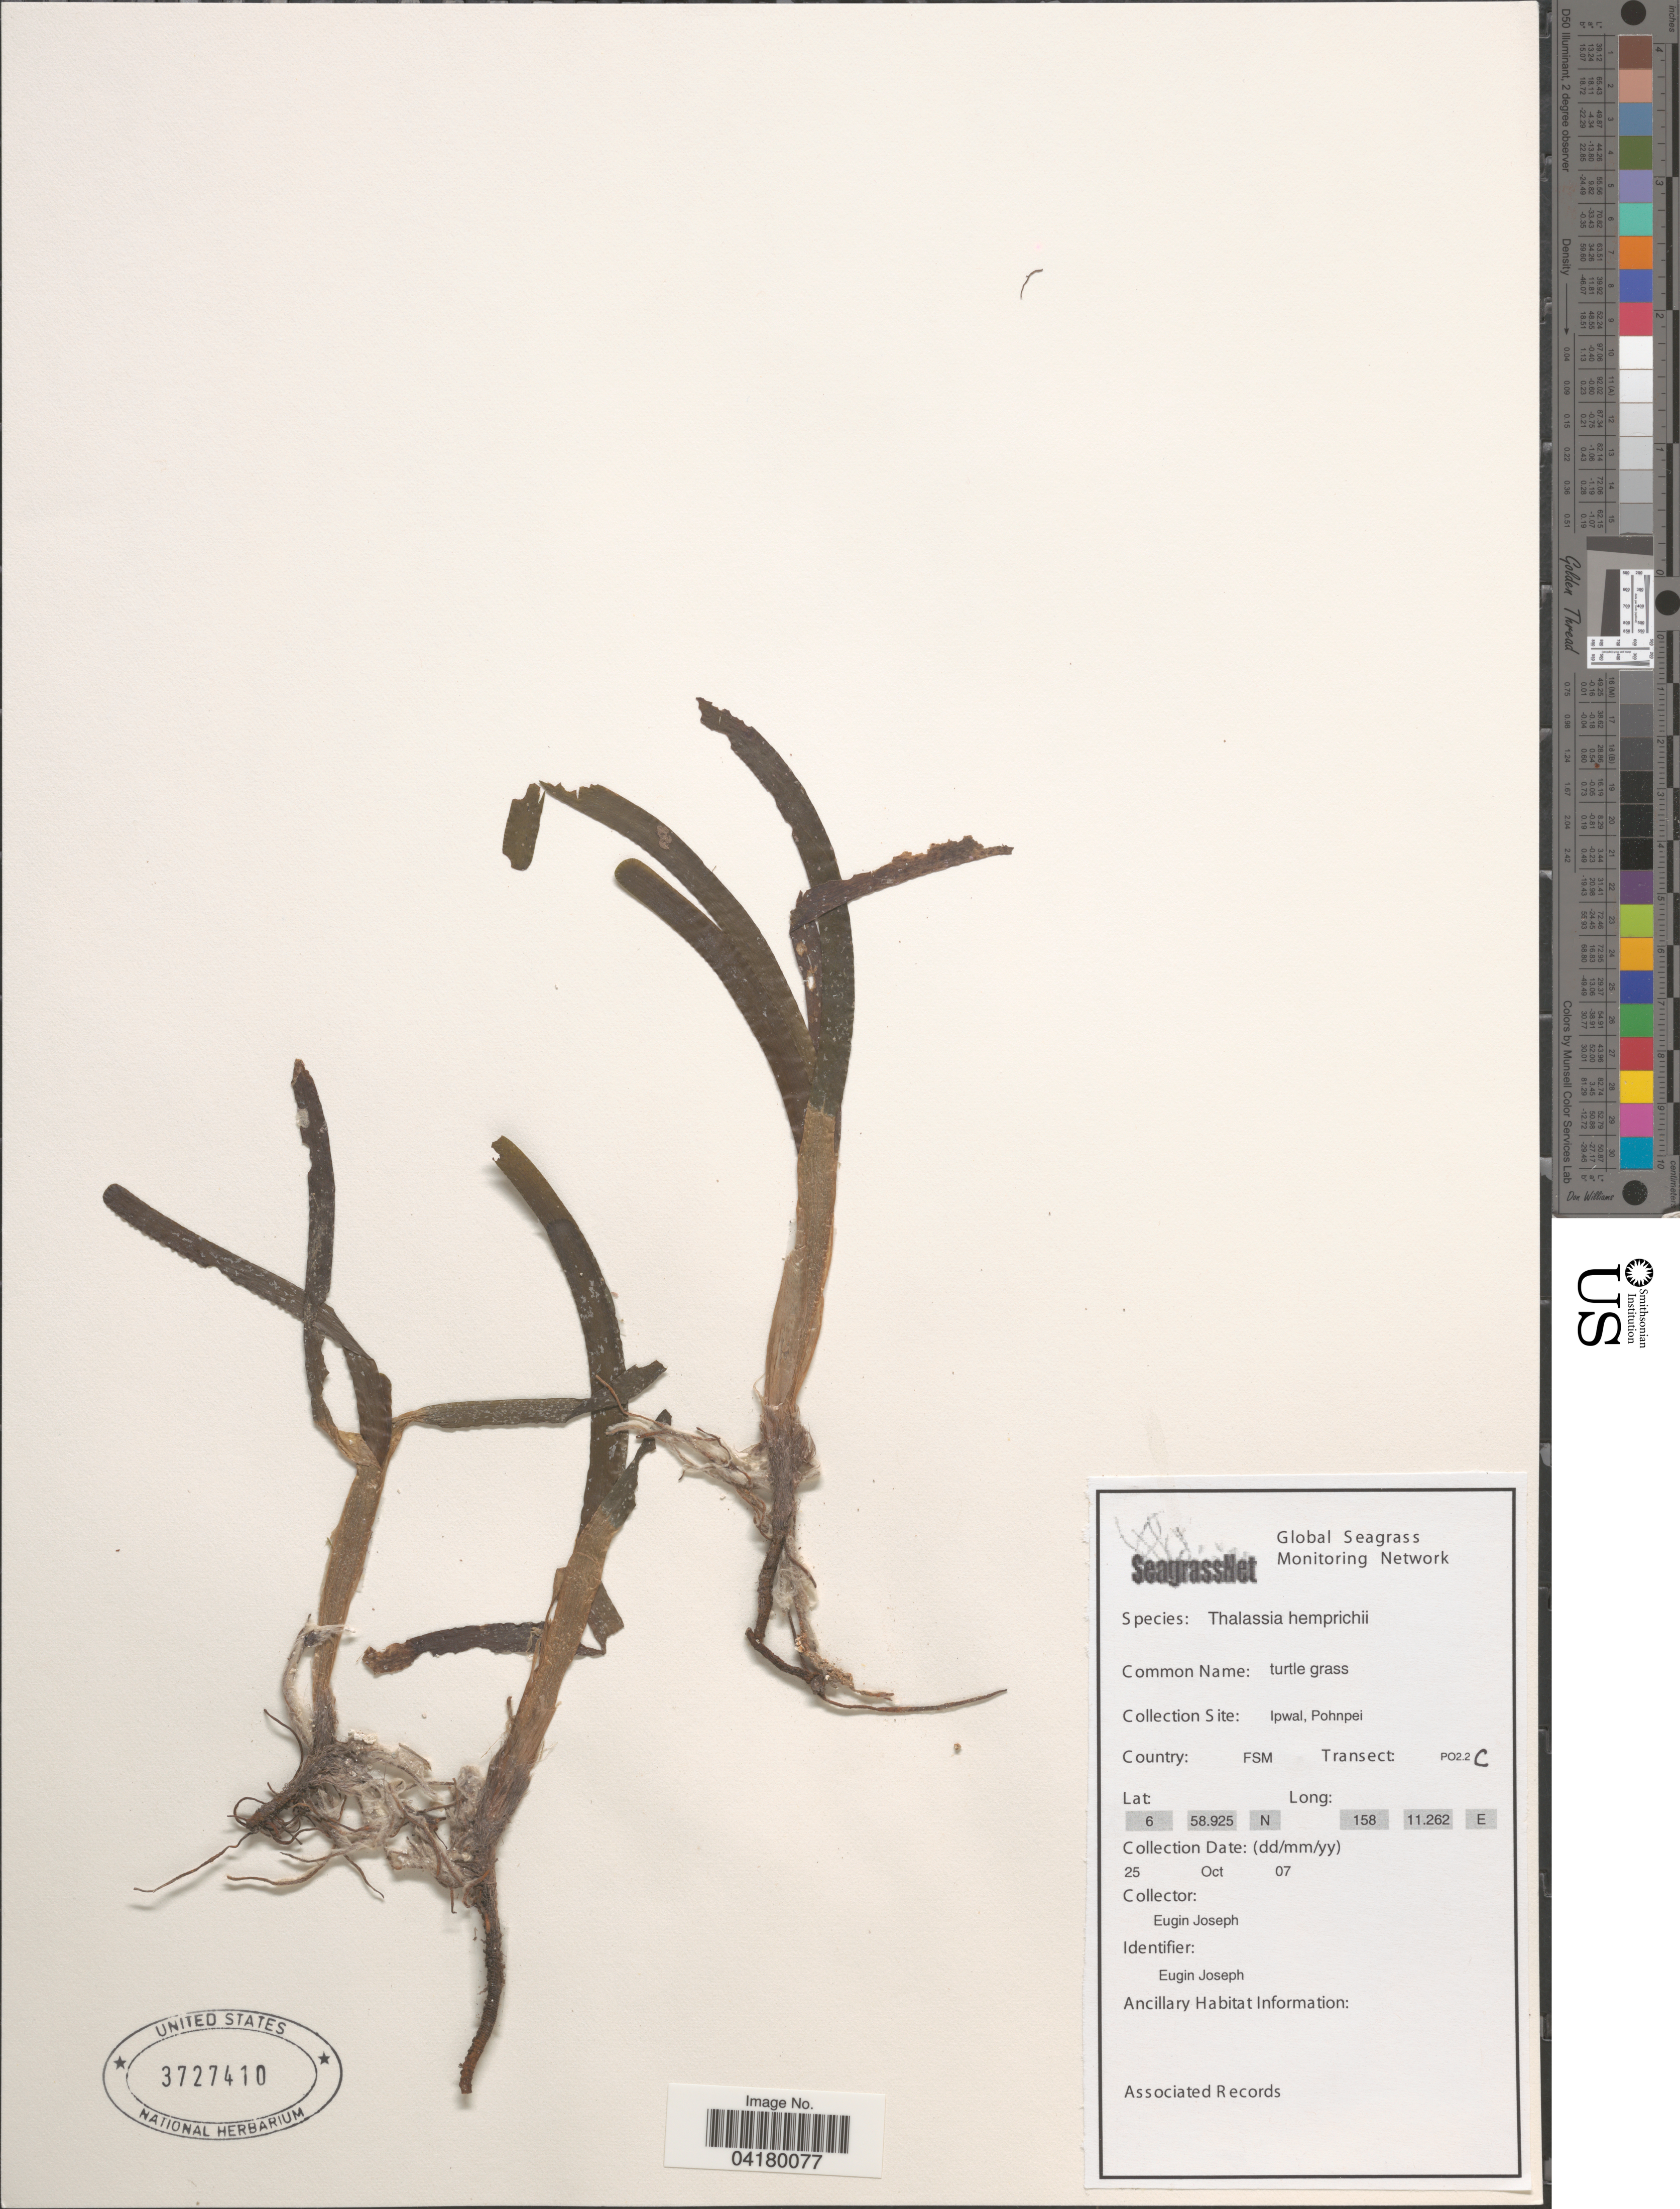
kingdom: Plantae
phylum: Tracheophyta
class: Liliopsida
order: Alismatales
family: Hydrocharitaceae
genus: Thalassia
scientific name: Thalassia hemprichii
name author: Asch.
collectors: E. Joseph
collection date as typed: Transcribed d/m/y: 25/10/7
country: Micronesia, Federated States of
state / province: Pohnpei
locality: Collection Site: Ipwal. Country: FSM. Transect: PO2.2C.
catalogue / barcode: US 3727410